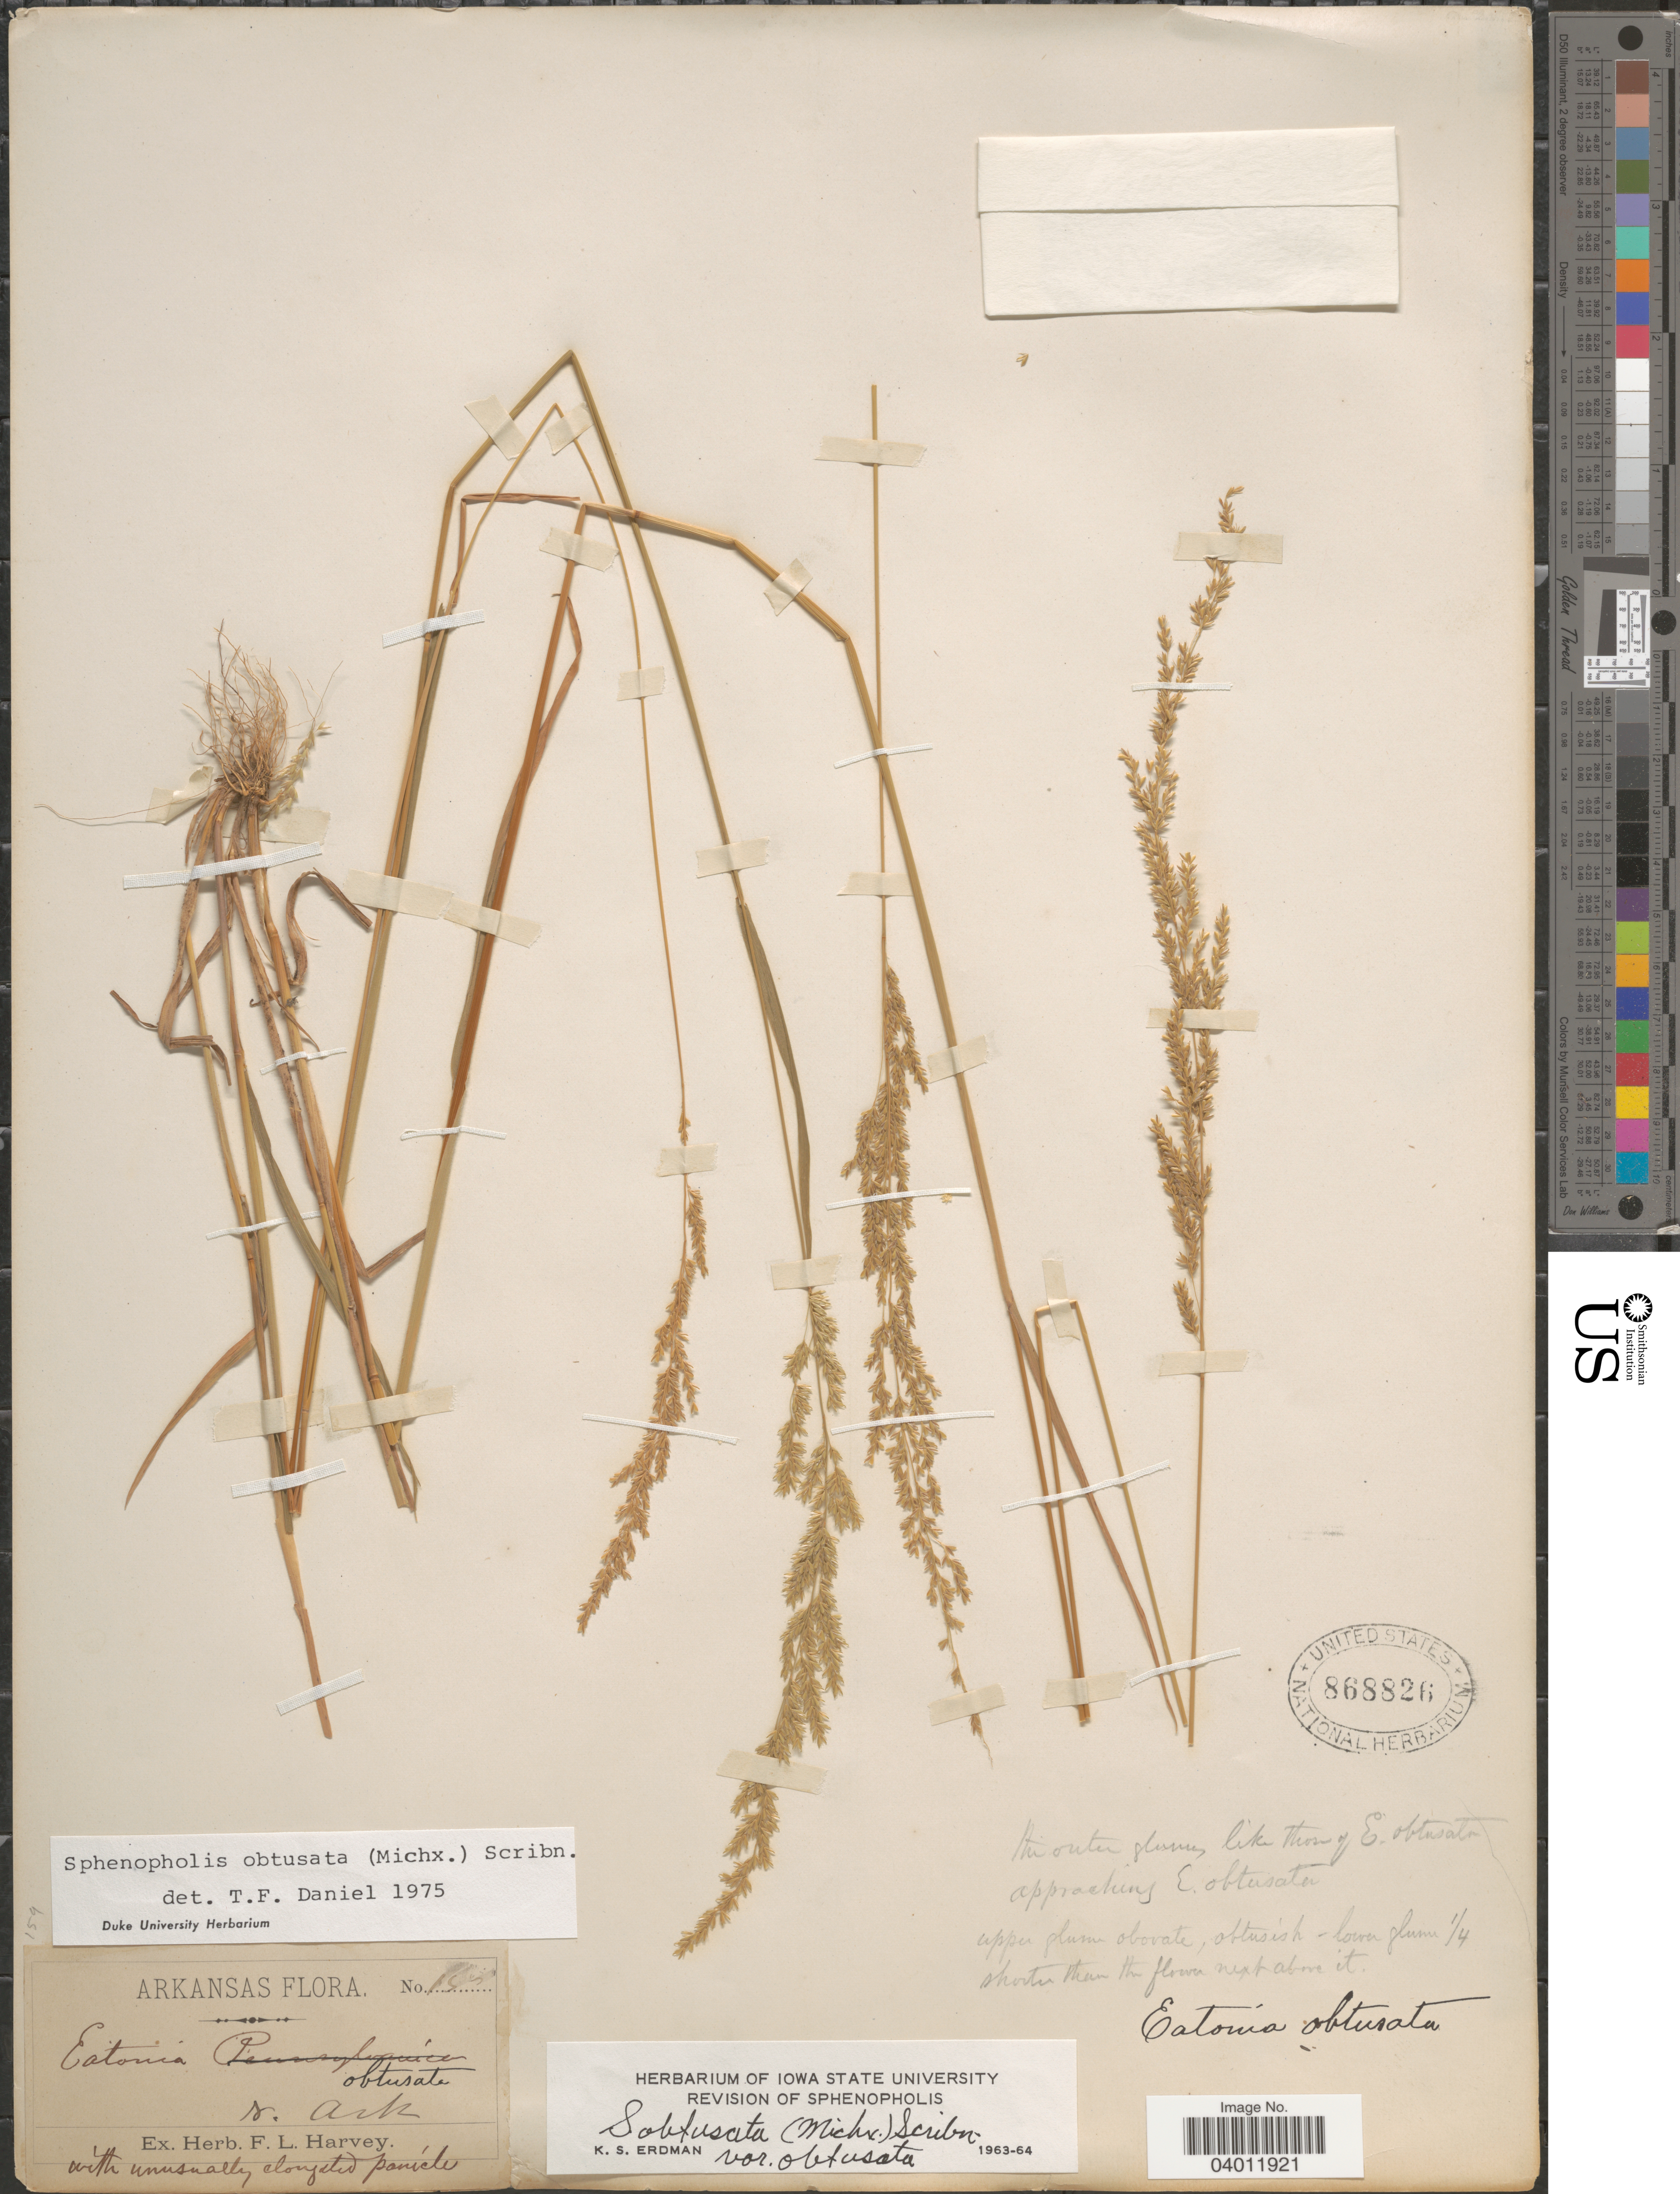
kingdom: Plantae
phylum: Tracheophyta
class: Liliopsida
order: Poales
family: Poaceae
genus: Sphenopholis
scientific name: Sphenopholis obtusata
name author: (Michx.) Scribn.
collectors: ex herb. F. L. Harvey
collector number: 145*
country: United States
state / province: Arkansas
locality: N. Arkansas.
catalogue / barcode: US 868826